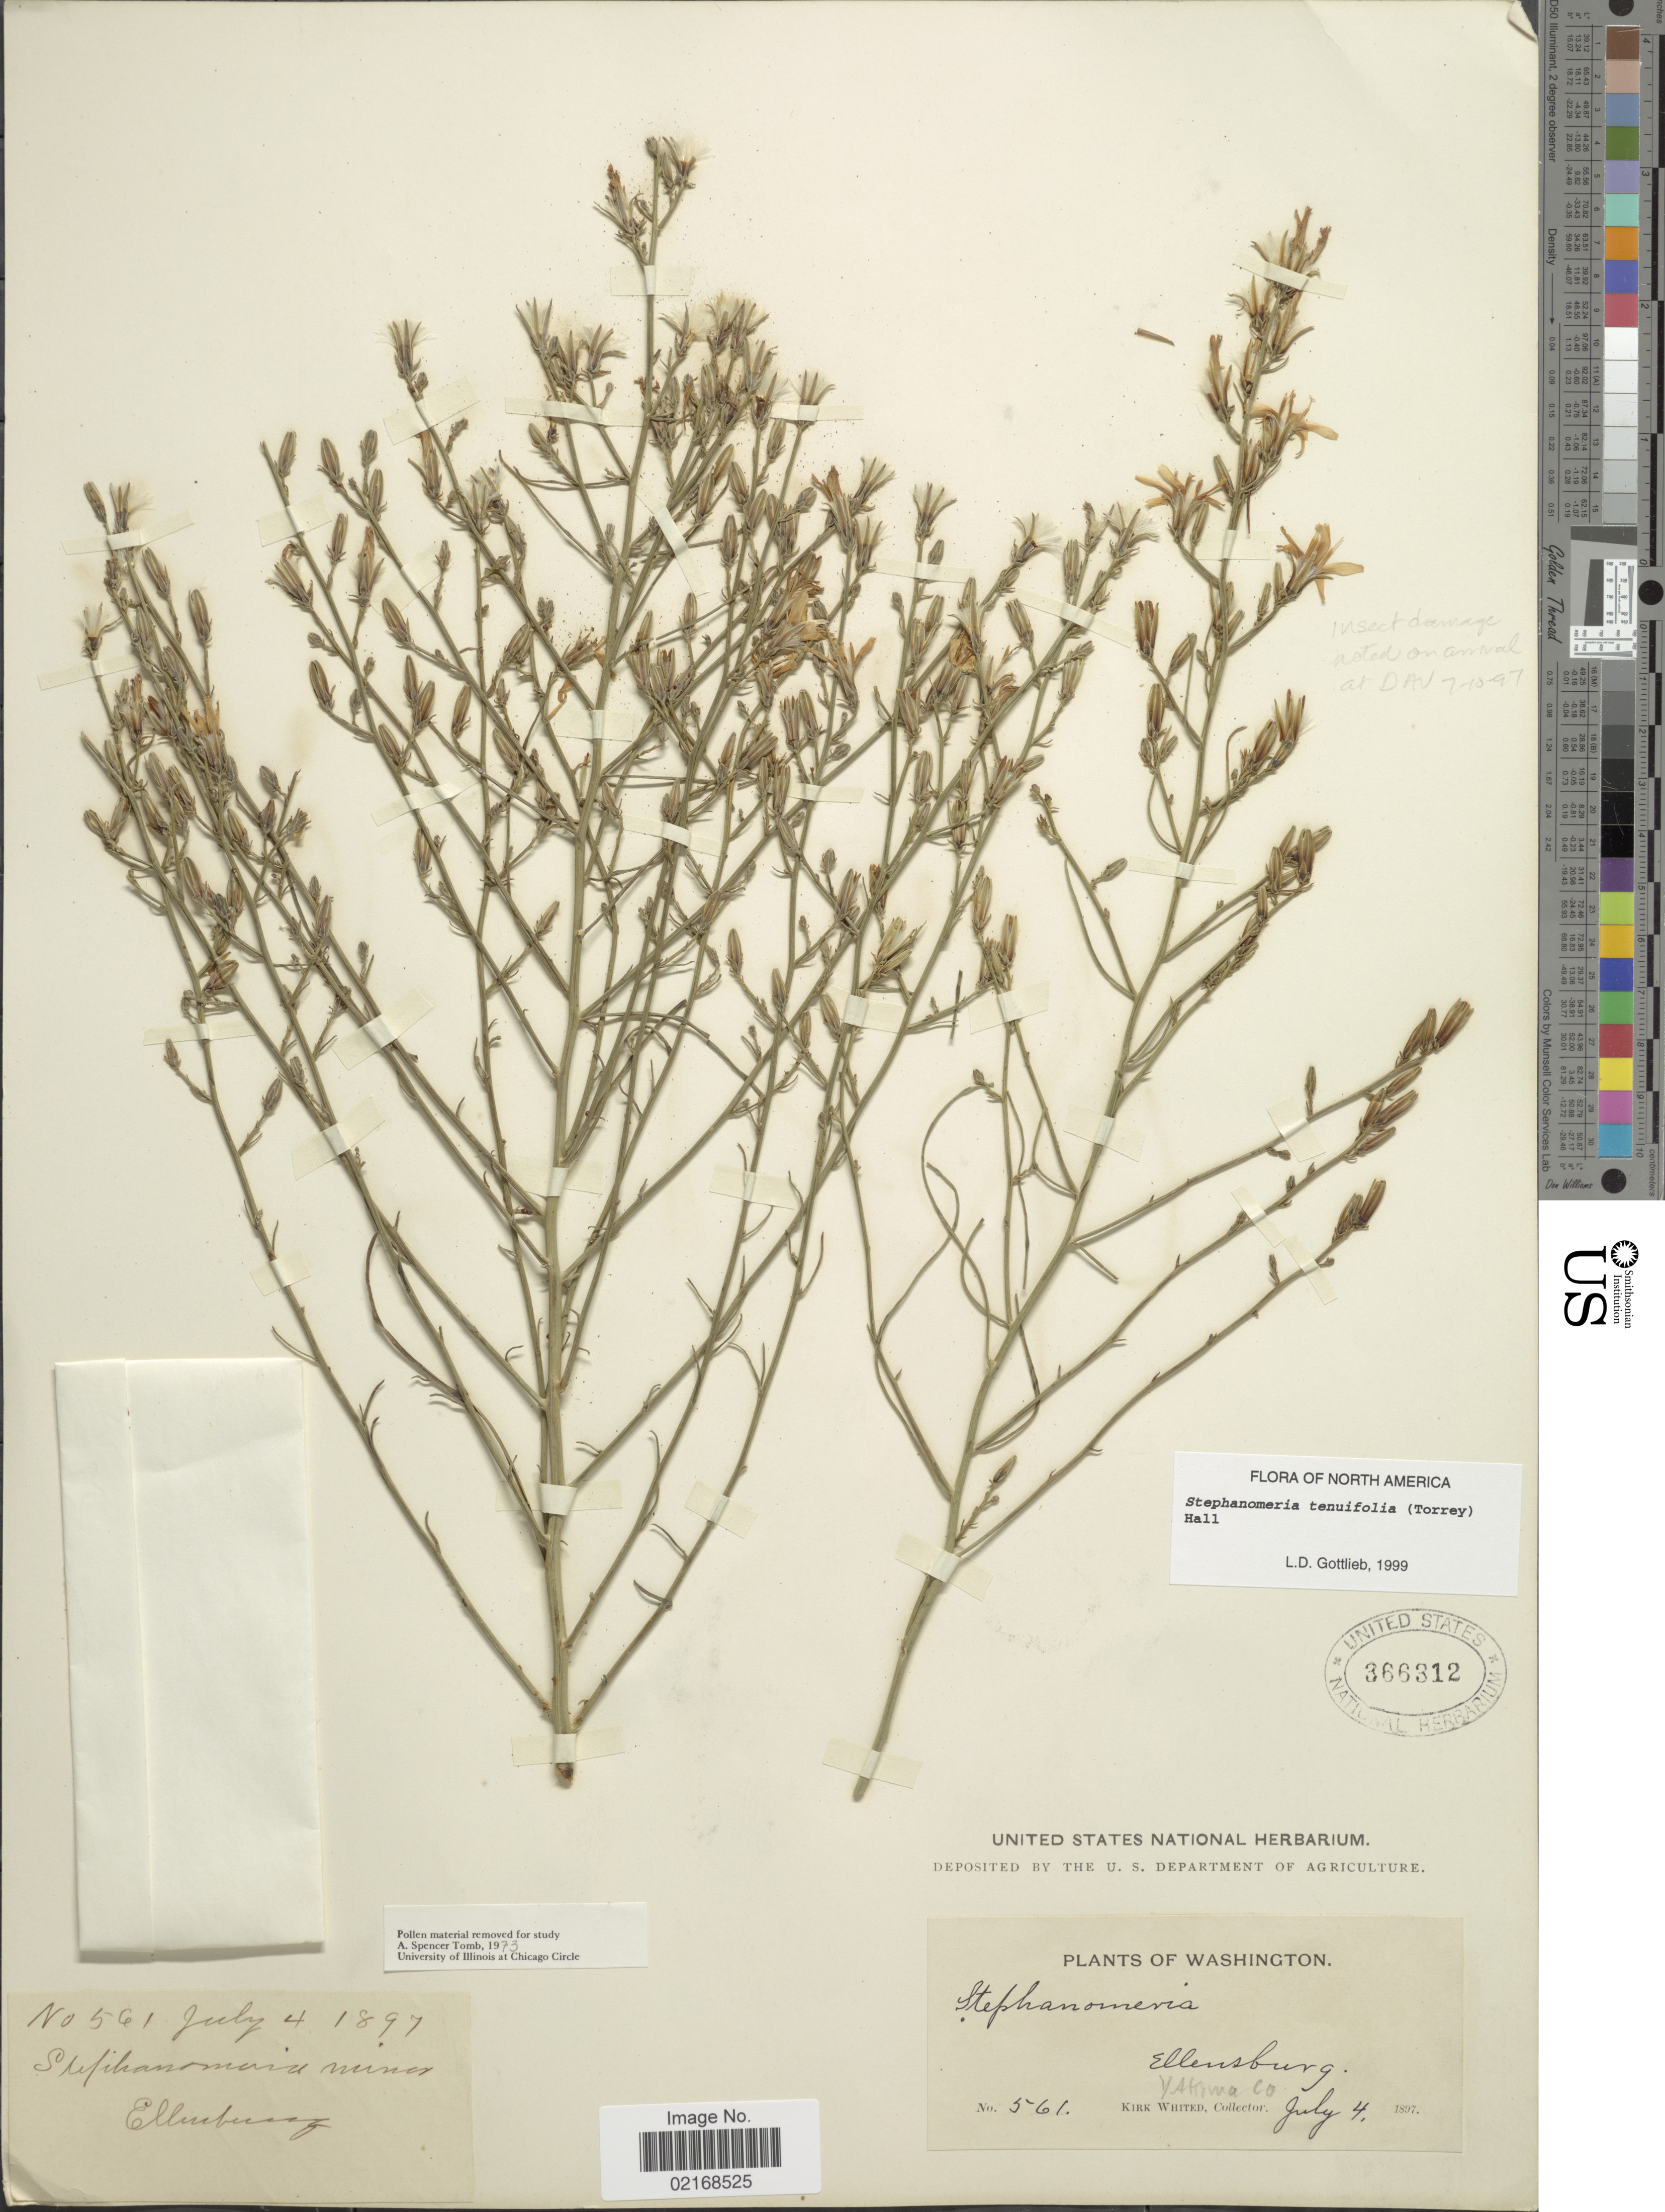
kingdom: Plantae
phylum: Tracheophyta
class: Magnoliopsida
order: Asterales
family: Asteraceae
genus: Stephanomeria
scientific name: Stephanomeria tenuifolia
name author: (Torr.) H.M. Hall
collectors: K. Whited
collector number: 561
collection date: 1897-07-04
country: United States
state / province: Washington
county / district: Yakima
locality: Ellensburg, Yakima Co.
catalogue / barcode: US 366312